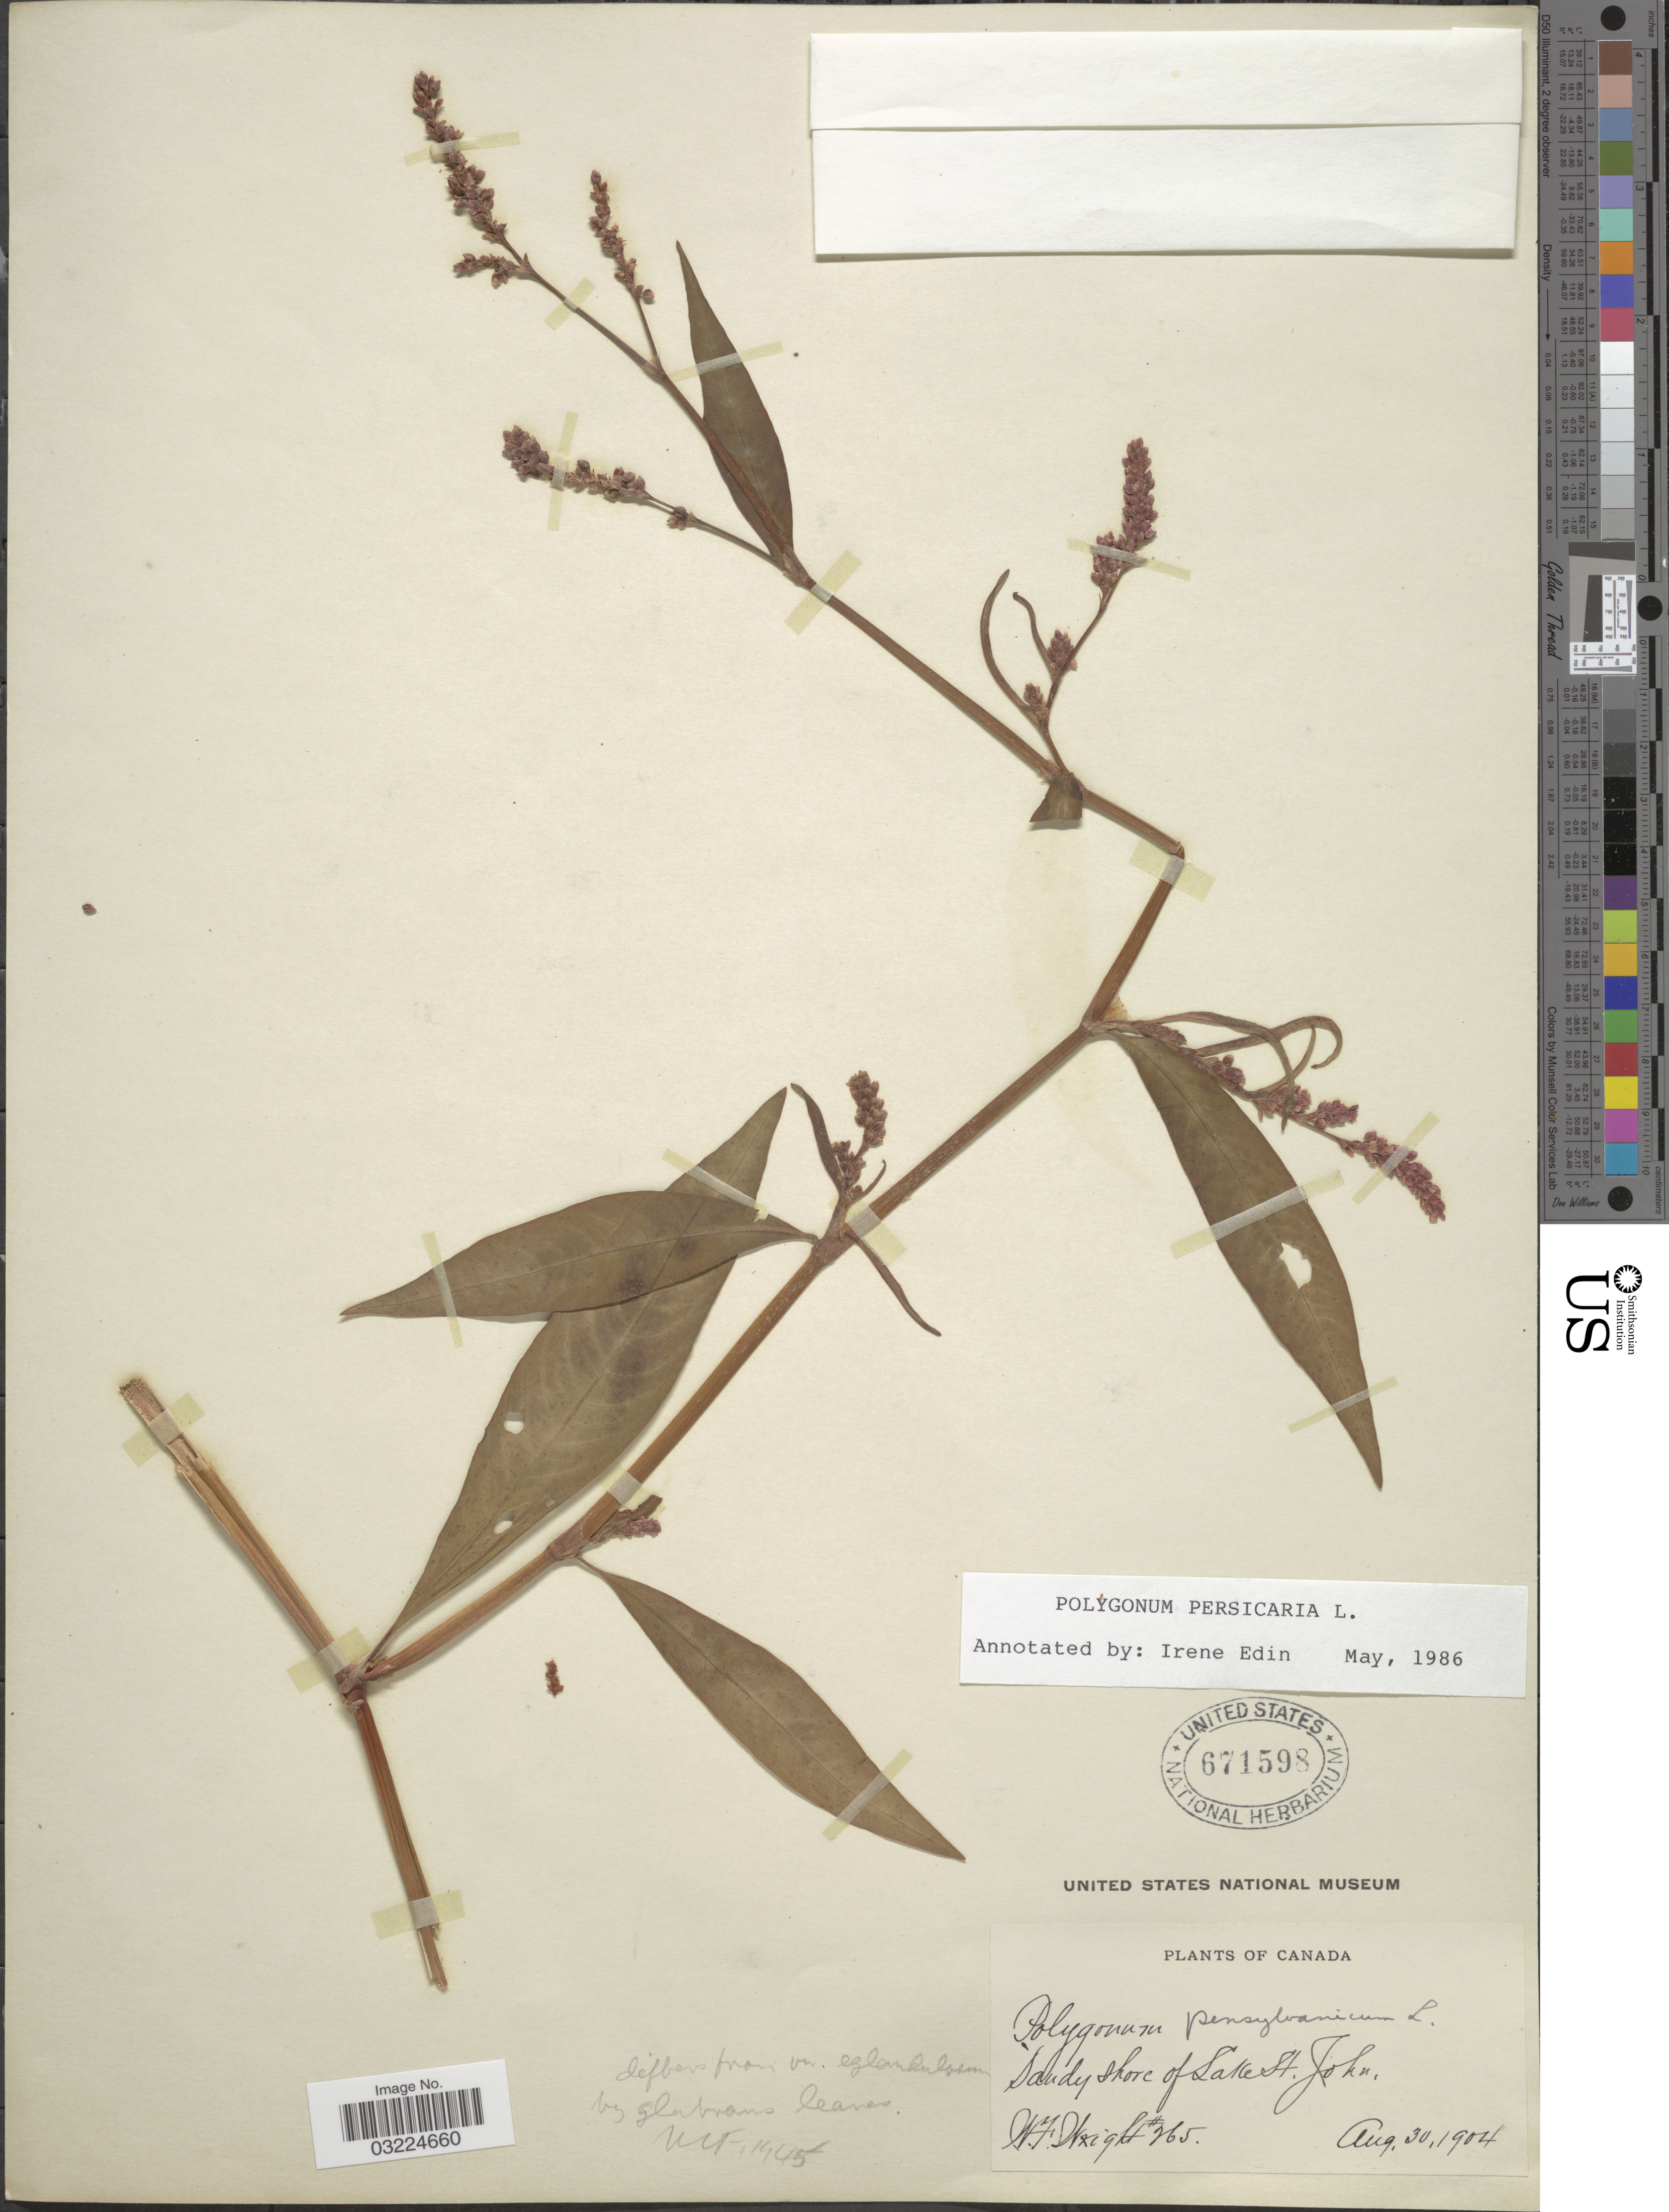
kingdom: Plantae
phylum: Tracheophyta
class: Magnoliopsida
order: Caryophyllales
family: Polygonaceae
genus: Persicaria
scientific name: Persicaria maculosa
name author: S.F. Gray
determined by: Atha, D. E.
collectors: W. F. Wright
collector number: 265*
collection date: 1904-08-30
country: Canada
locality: Sandy shore of Lake St. John.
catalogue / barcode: US 671598